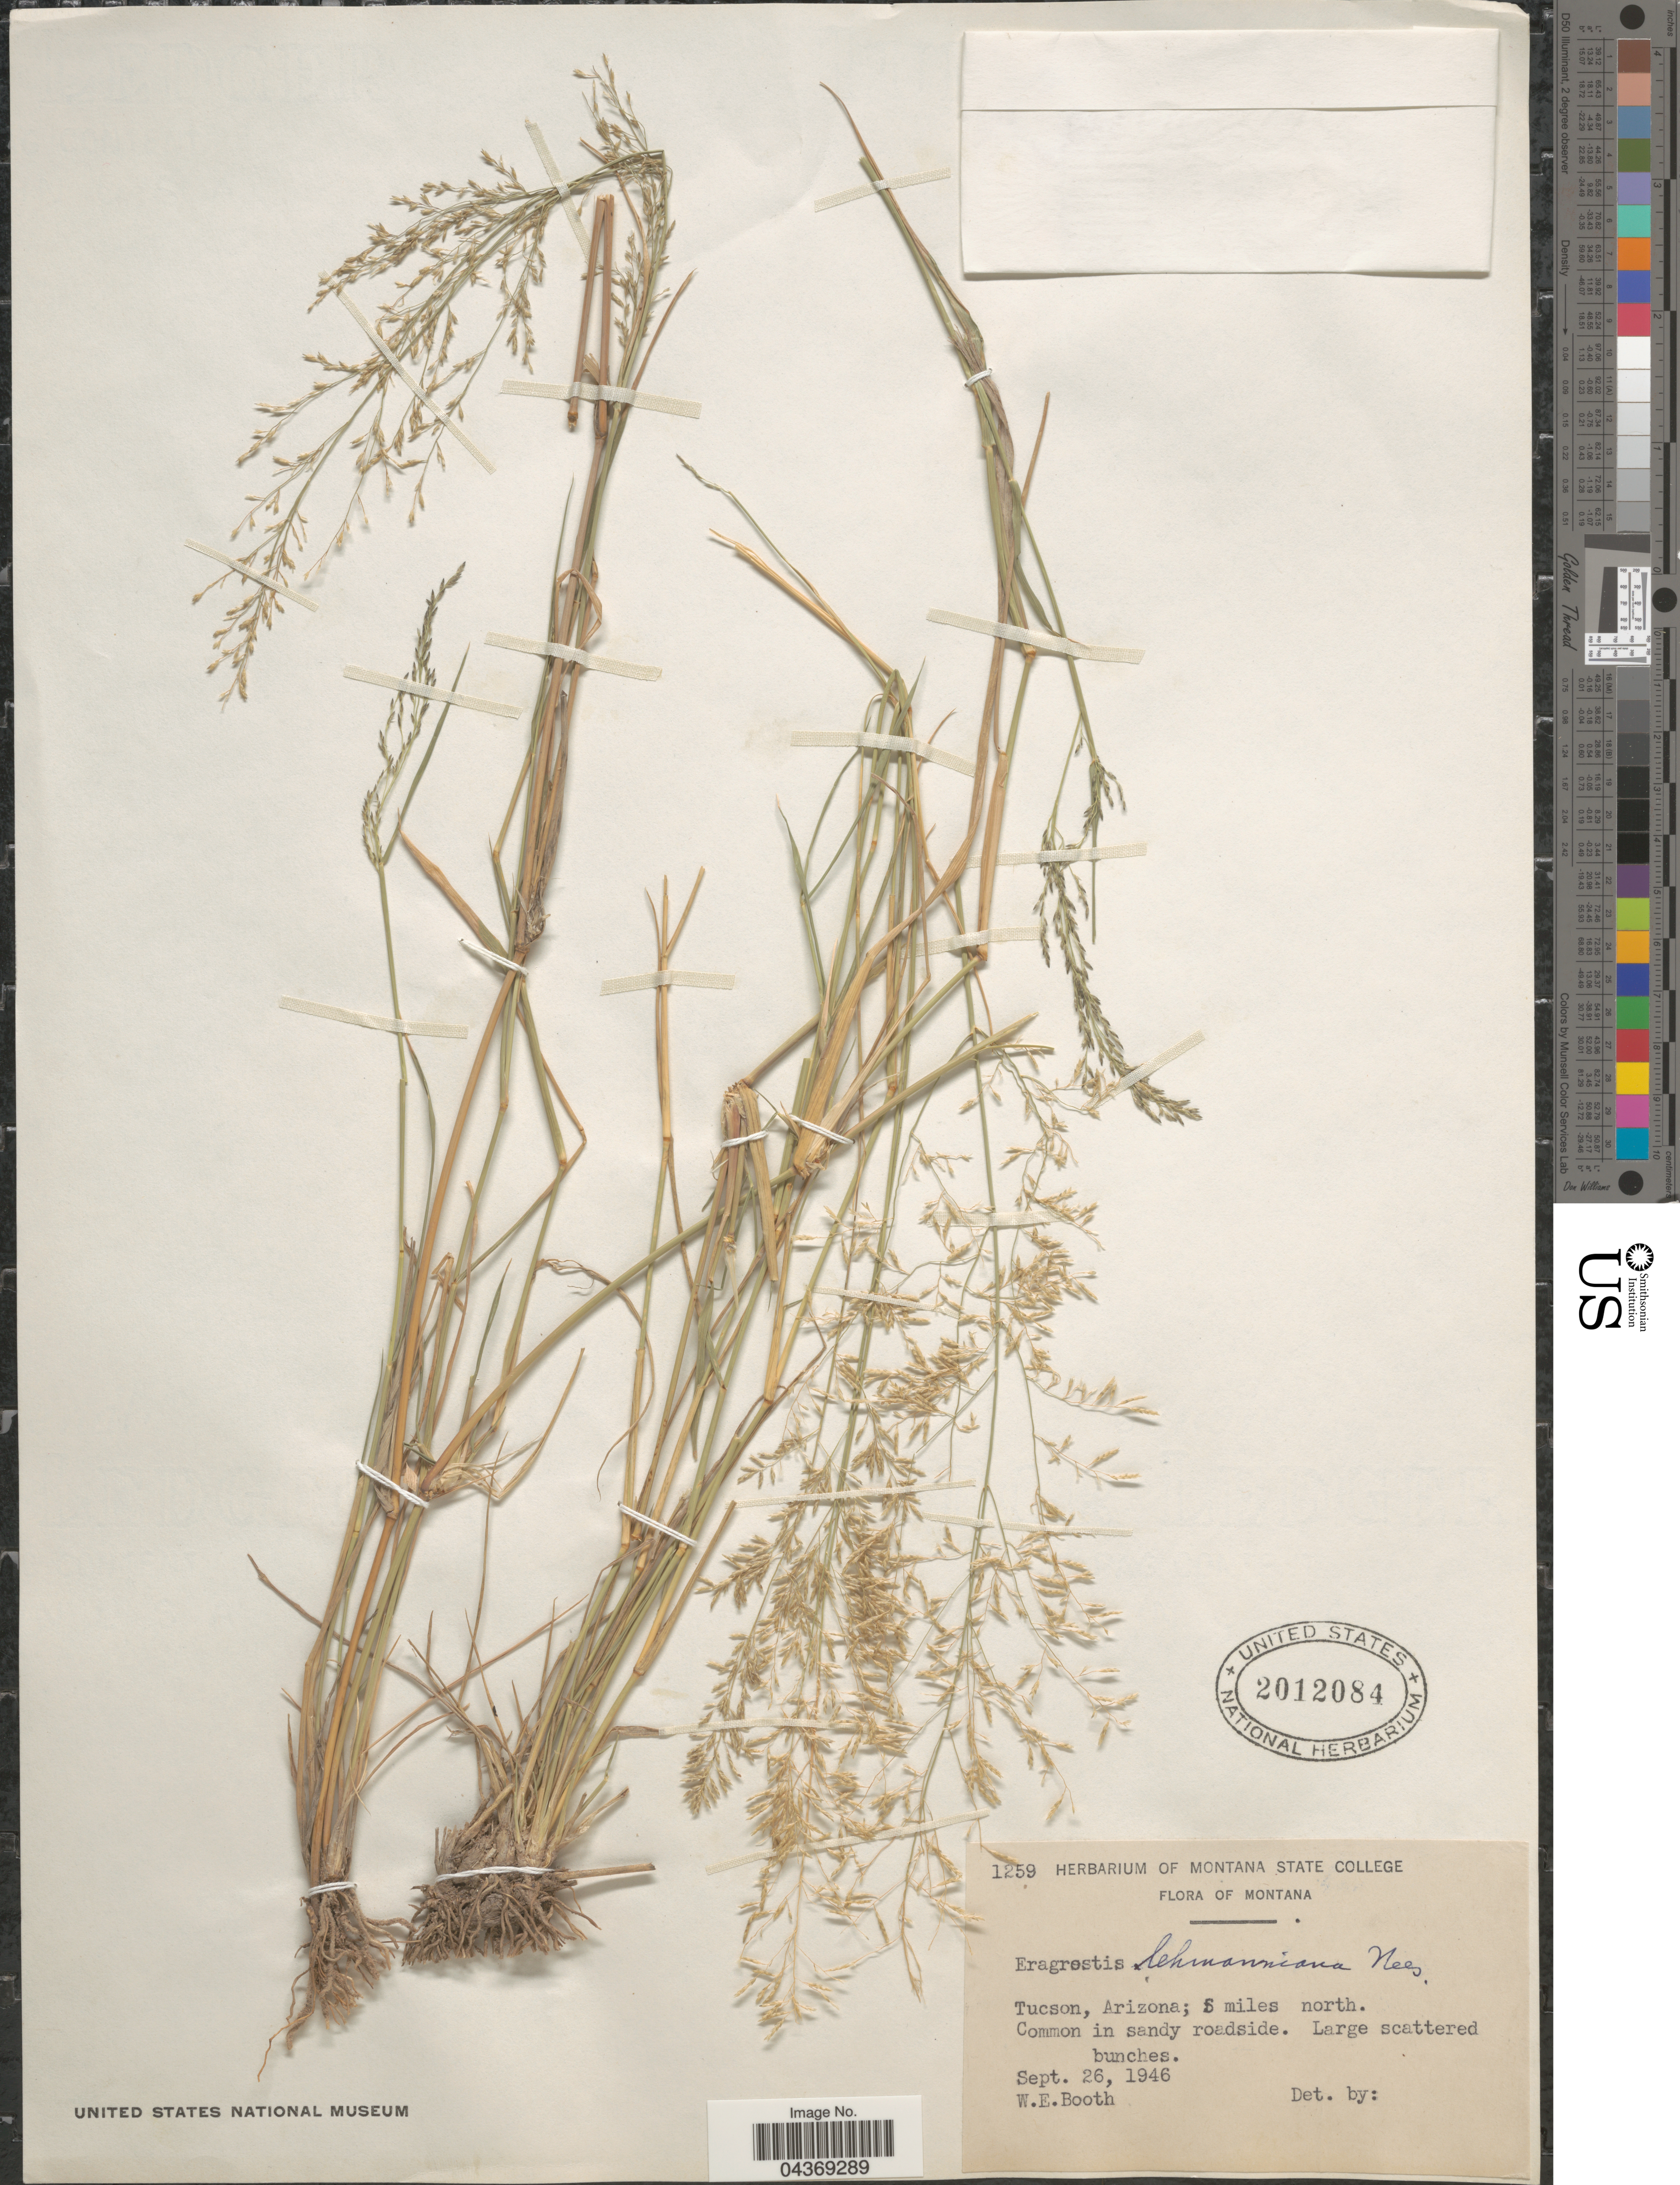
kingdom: Plantae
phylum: Tracheophyta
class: Liliopsida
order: Poales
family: Poaceae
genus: Eragrostis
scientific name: Eragrostis lehmanniana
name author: Nees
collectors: W. Booth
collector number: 1259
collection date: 1946-09-26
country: United States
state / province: Arizona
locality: Tucson, 5 miles north.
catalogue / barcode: US 2012084